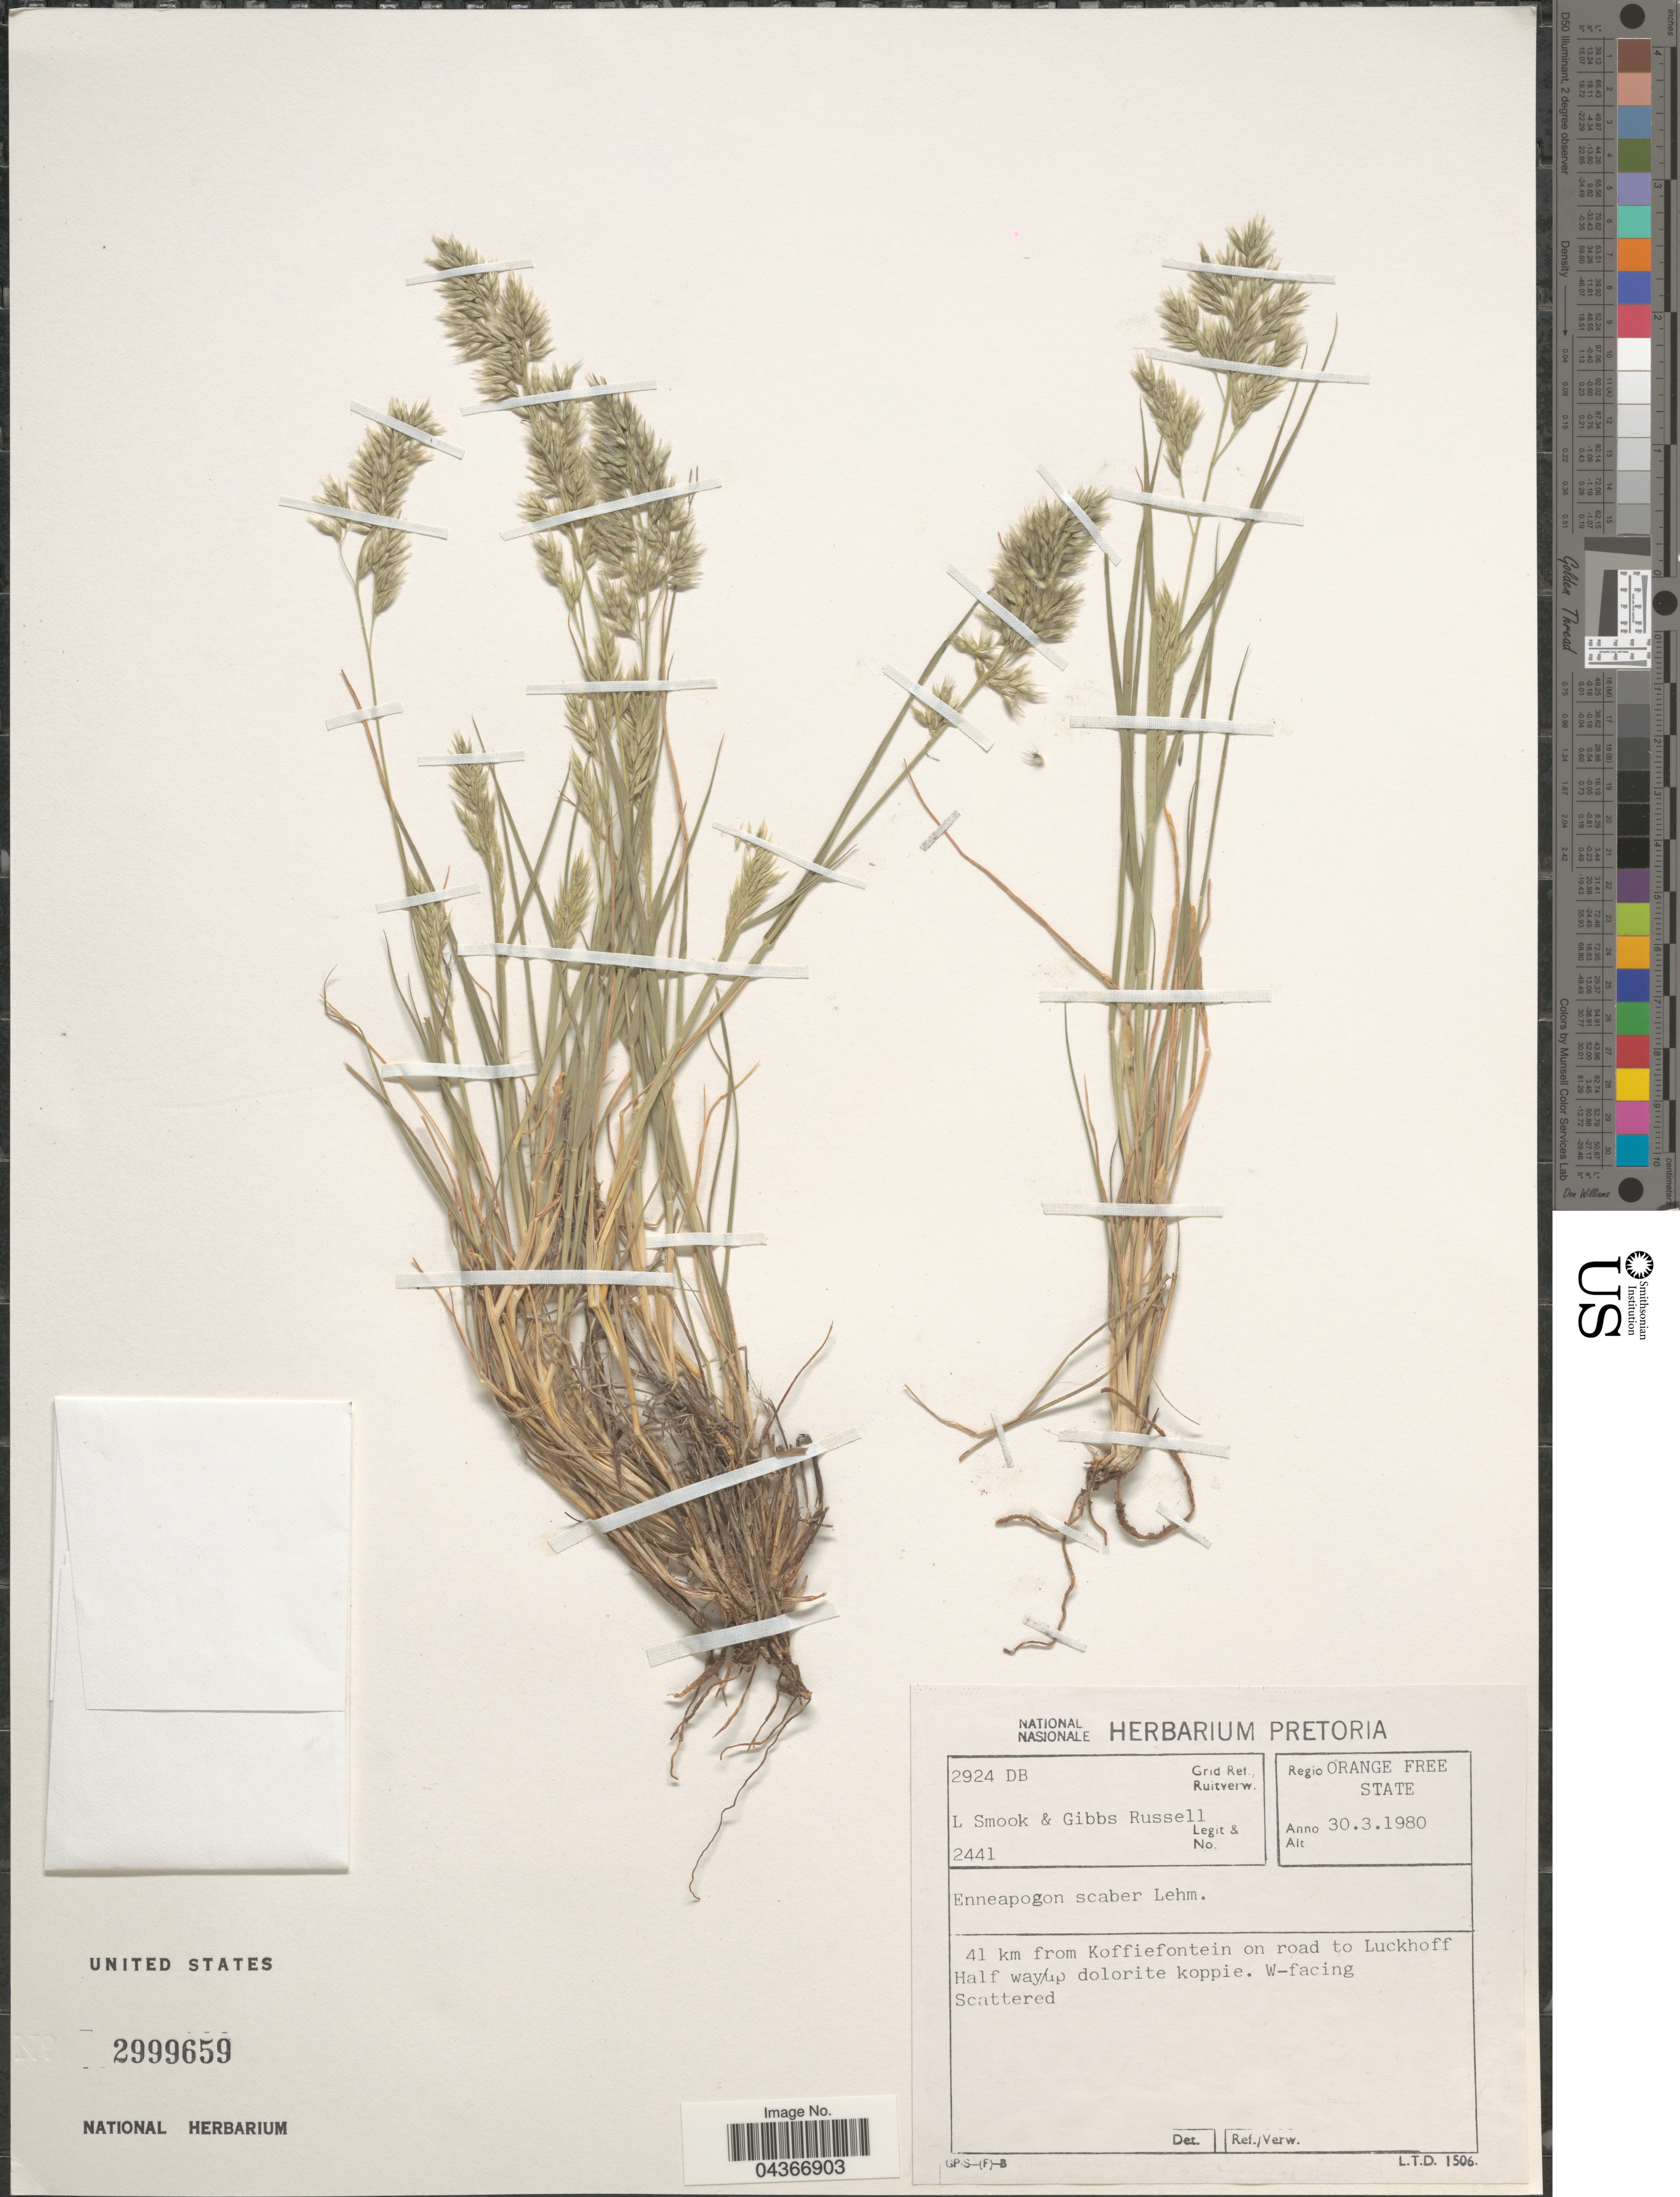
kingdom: Plantae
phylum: Tracheophyta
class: Liliopsida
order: Poales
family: Poaceae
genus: Enneapogon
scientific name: Enneapogon scaber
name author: Lehm.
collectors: L. Smook & G. Russell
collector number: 2441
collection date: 1980-03-30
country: South Africa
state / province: Free State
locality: Grid Ref./ Ruitverw. 2924 DB. Regio Orange Free Statew. 41 km from Koffiefontein on road to Luckhoff Half way up dolorite koppie. W-facing.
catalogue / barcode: US 2999659